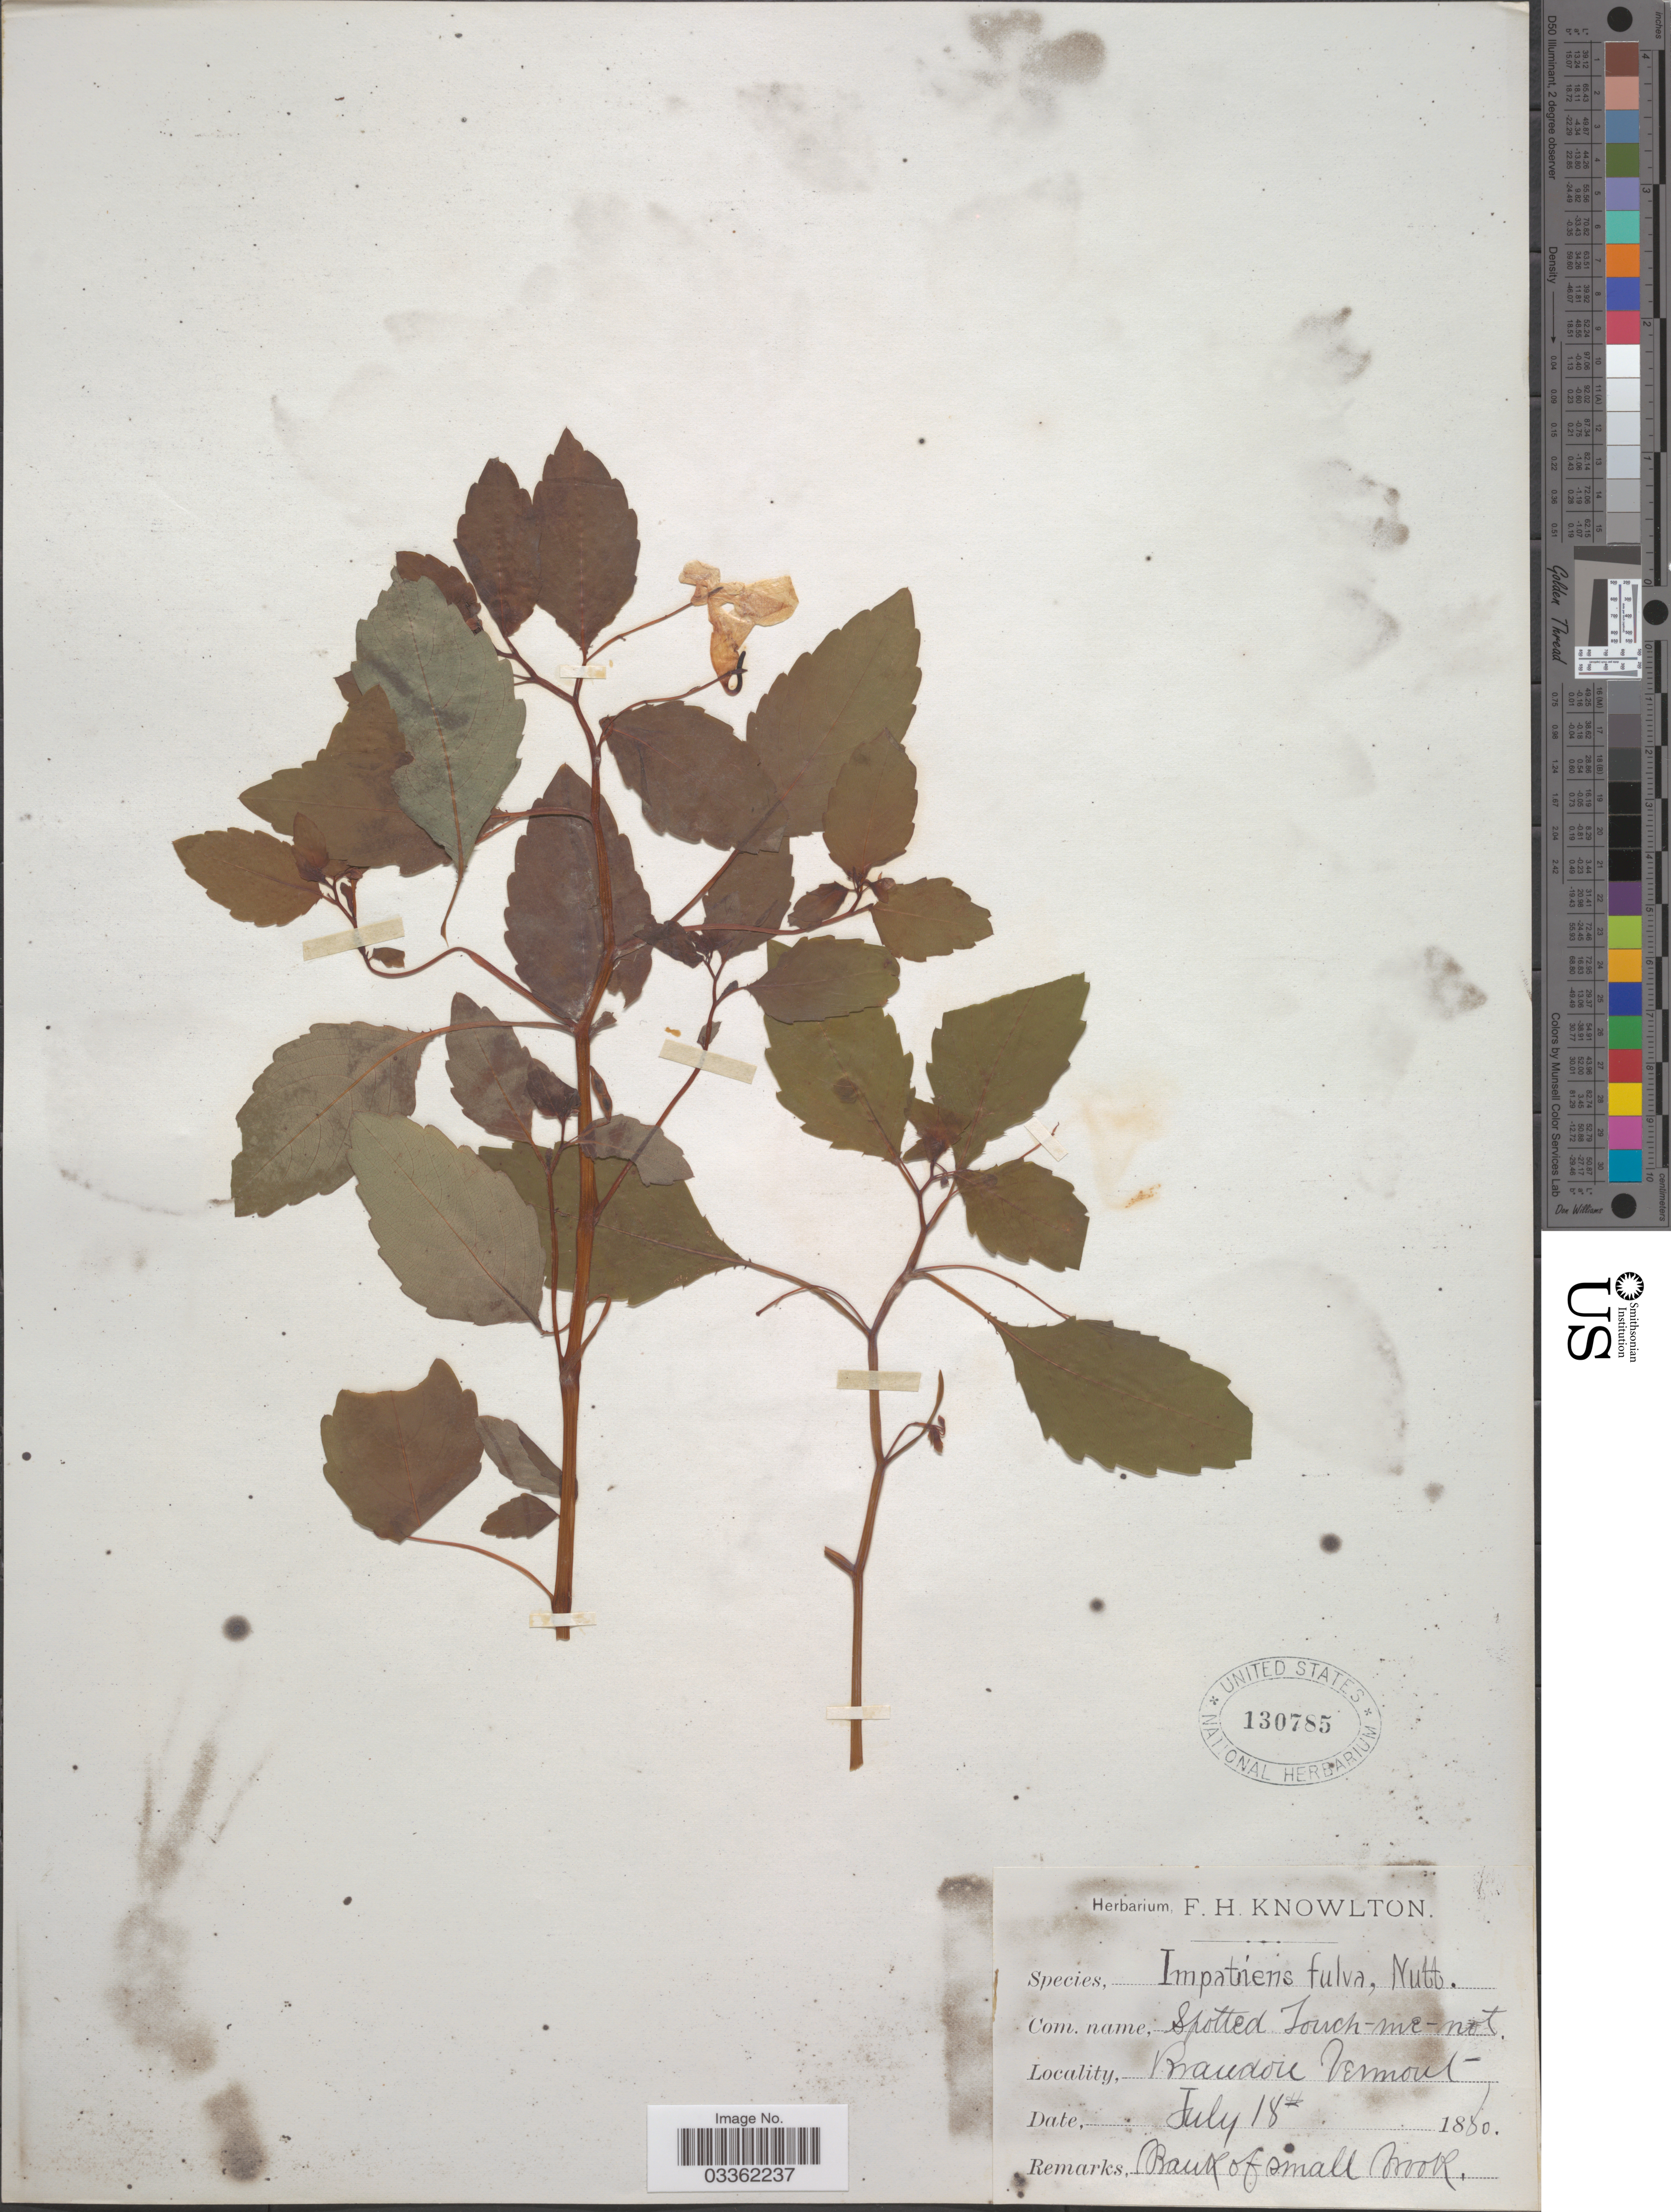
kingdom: Plantae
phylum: Tracheophyta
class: Magnoliopsida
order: Ericales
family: Balsaminaceae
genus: Impatiens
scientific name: Impatiens capensis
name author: Meerb.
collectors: ex herb. F.H. Knowlton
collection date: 1880-07-18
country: United States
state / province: Vermont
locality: Brandon, Bank of small brook.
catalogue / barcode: US 130785